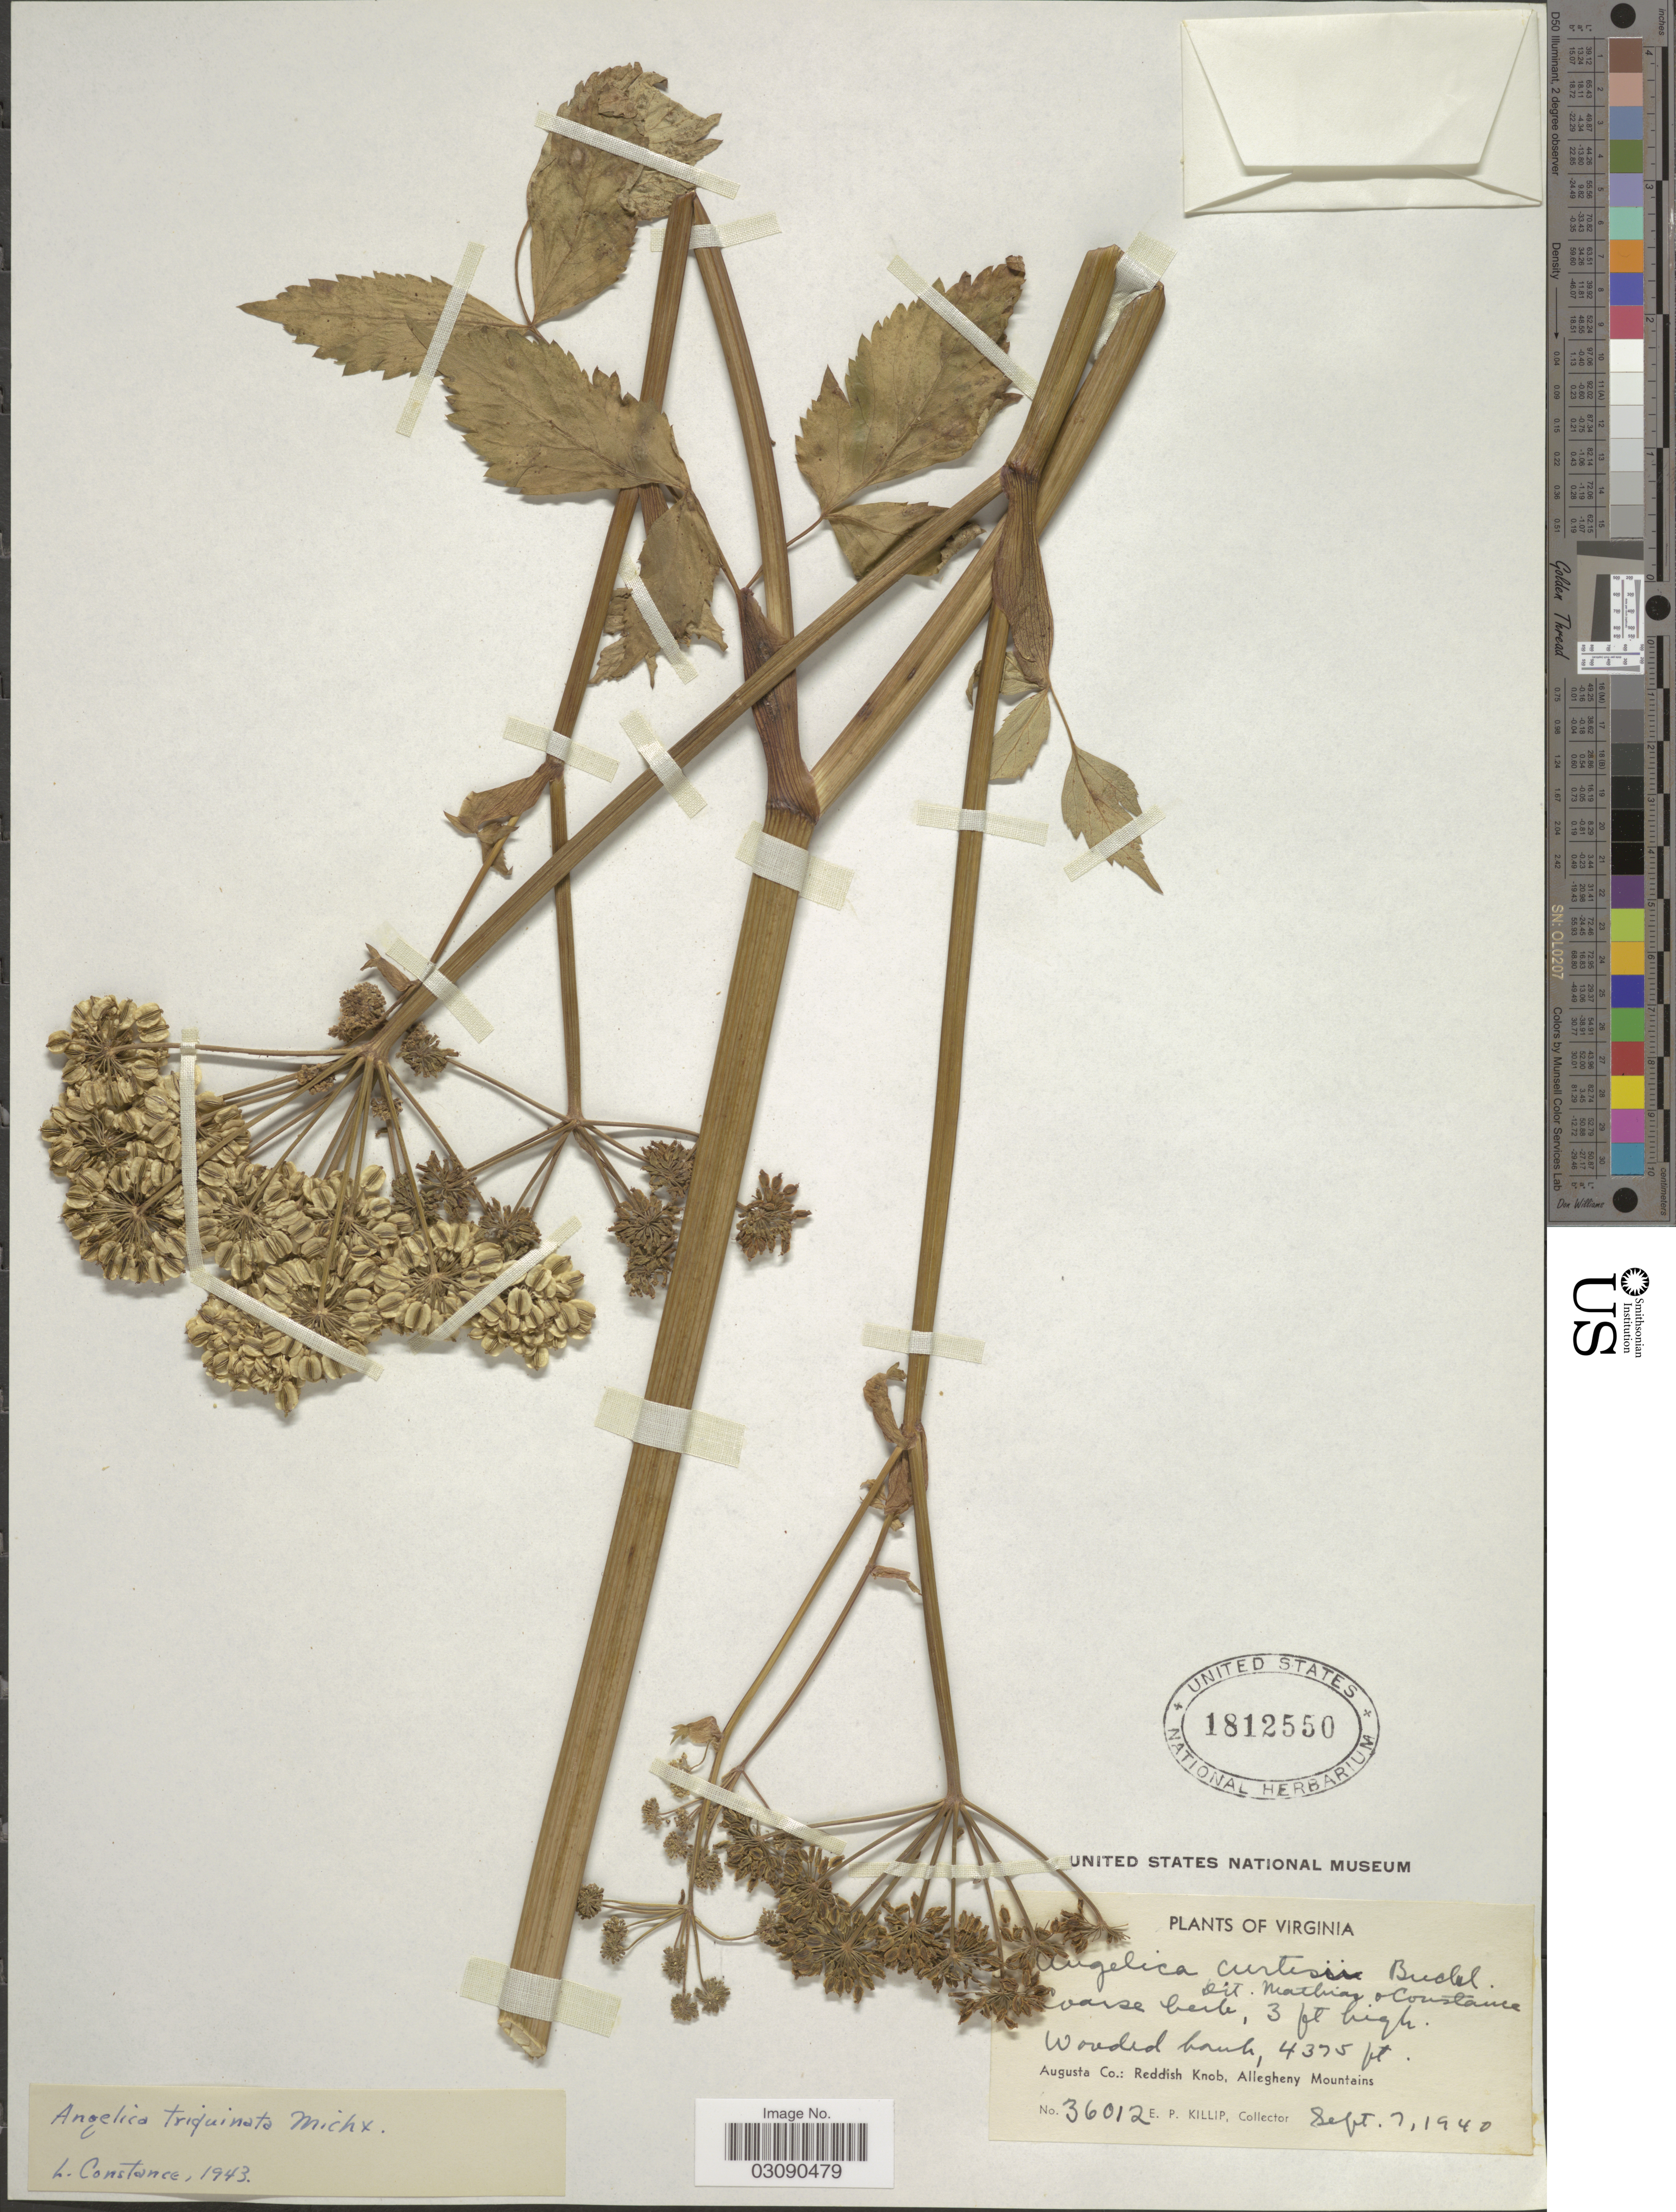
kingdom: Plantae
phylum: Tracheophyta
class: Magnoliopsida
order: Apiales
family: Apiaceae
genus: Angelica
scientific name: Angelica triquinata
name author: Michx.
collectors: E. P. Killip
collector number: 36012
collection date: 1940-09-07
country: United States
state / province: Virginia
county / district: Augusta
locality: Augusta Co.: Reddish Knob, Allegheny Mountains.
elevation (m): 1334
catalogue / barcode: US 1812550